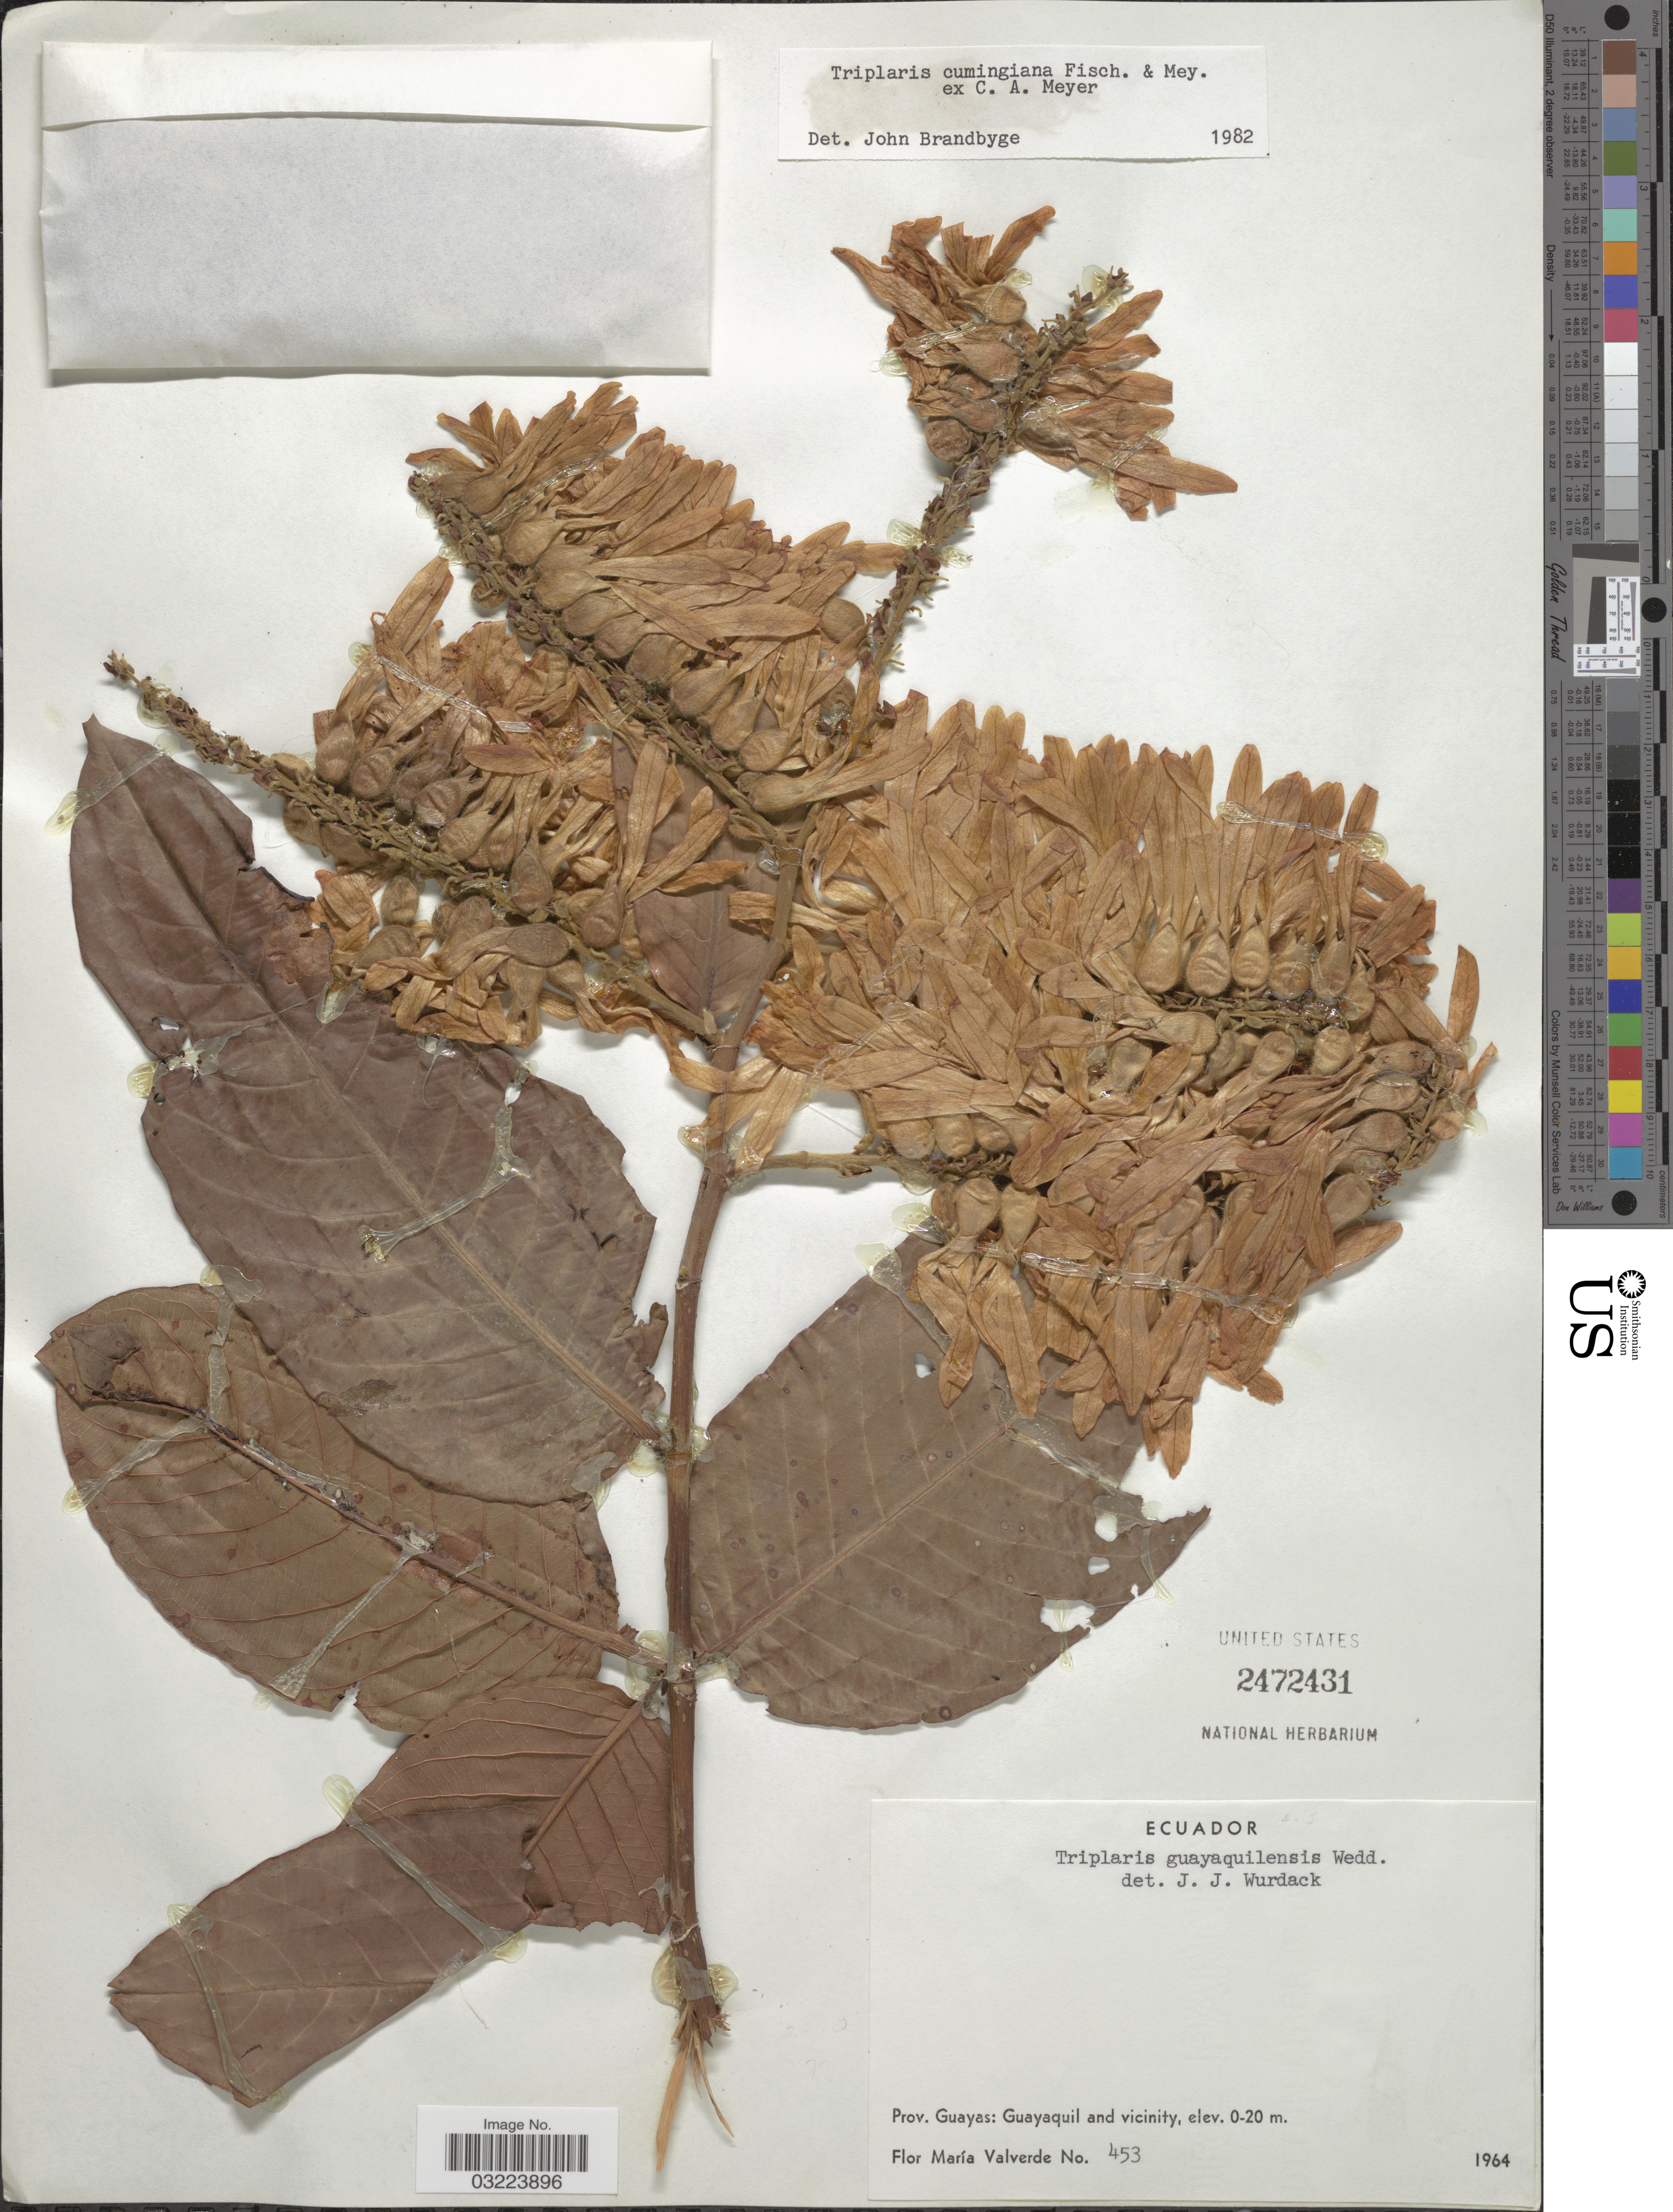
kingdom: Plantae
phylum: Tracheophyta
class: Magnoliopsida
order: Caryophyllales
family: Polygonaceae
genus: Triplaris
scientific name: Triplaris cumingiana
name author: Fisch. & C.A. Mey. ex C.A. Mey.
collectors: F. M. Valverde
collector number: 453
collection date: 1964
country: Ecuador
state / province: Guayas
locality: Guayaquil and vicinity.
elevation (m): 0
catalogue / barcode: US 2472431